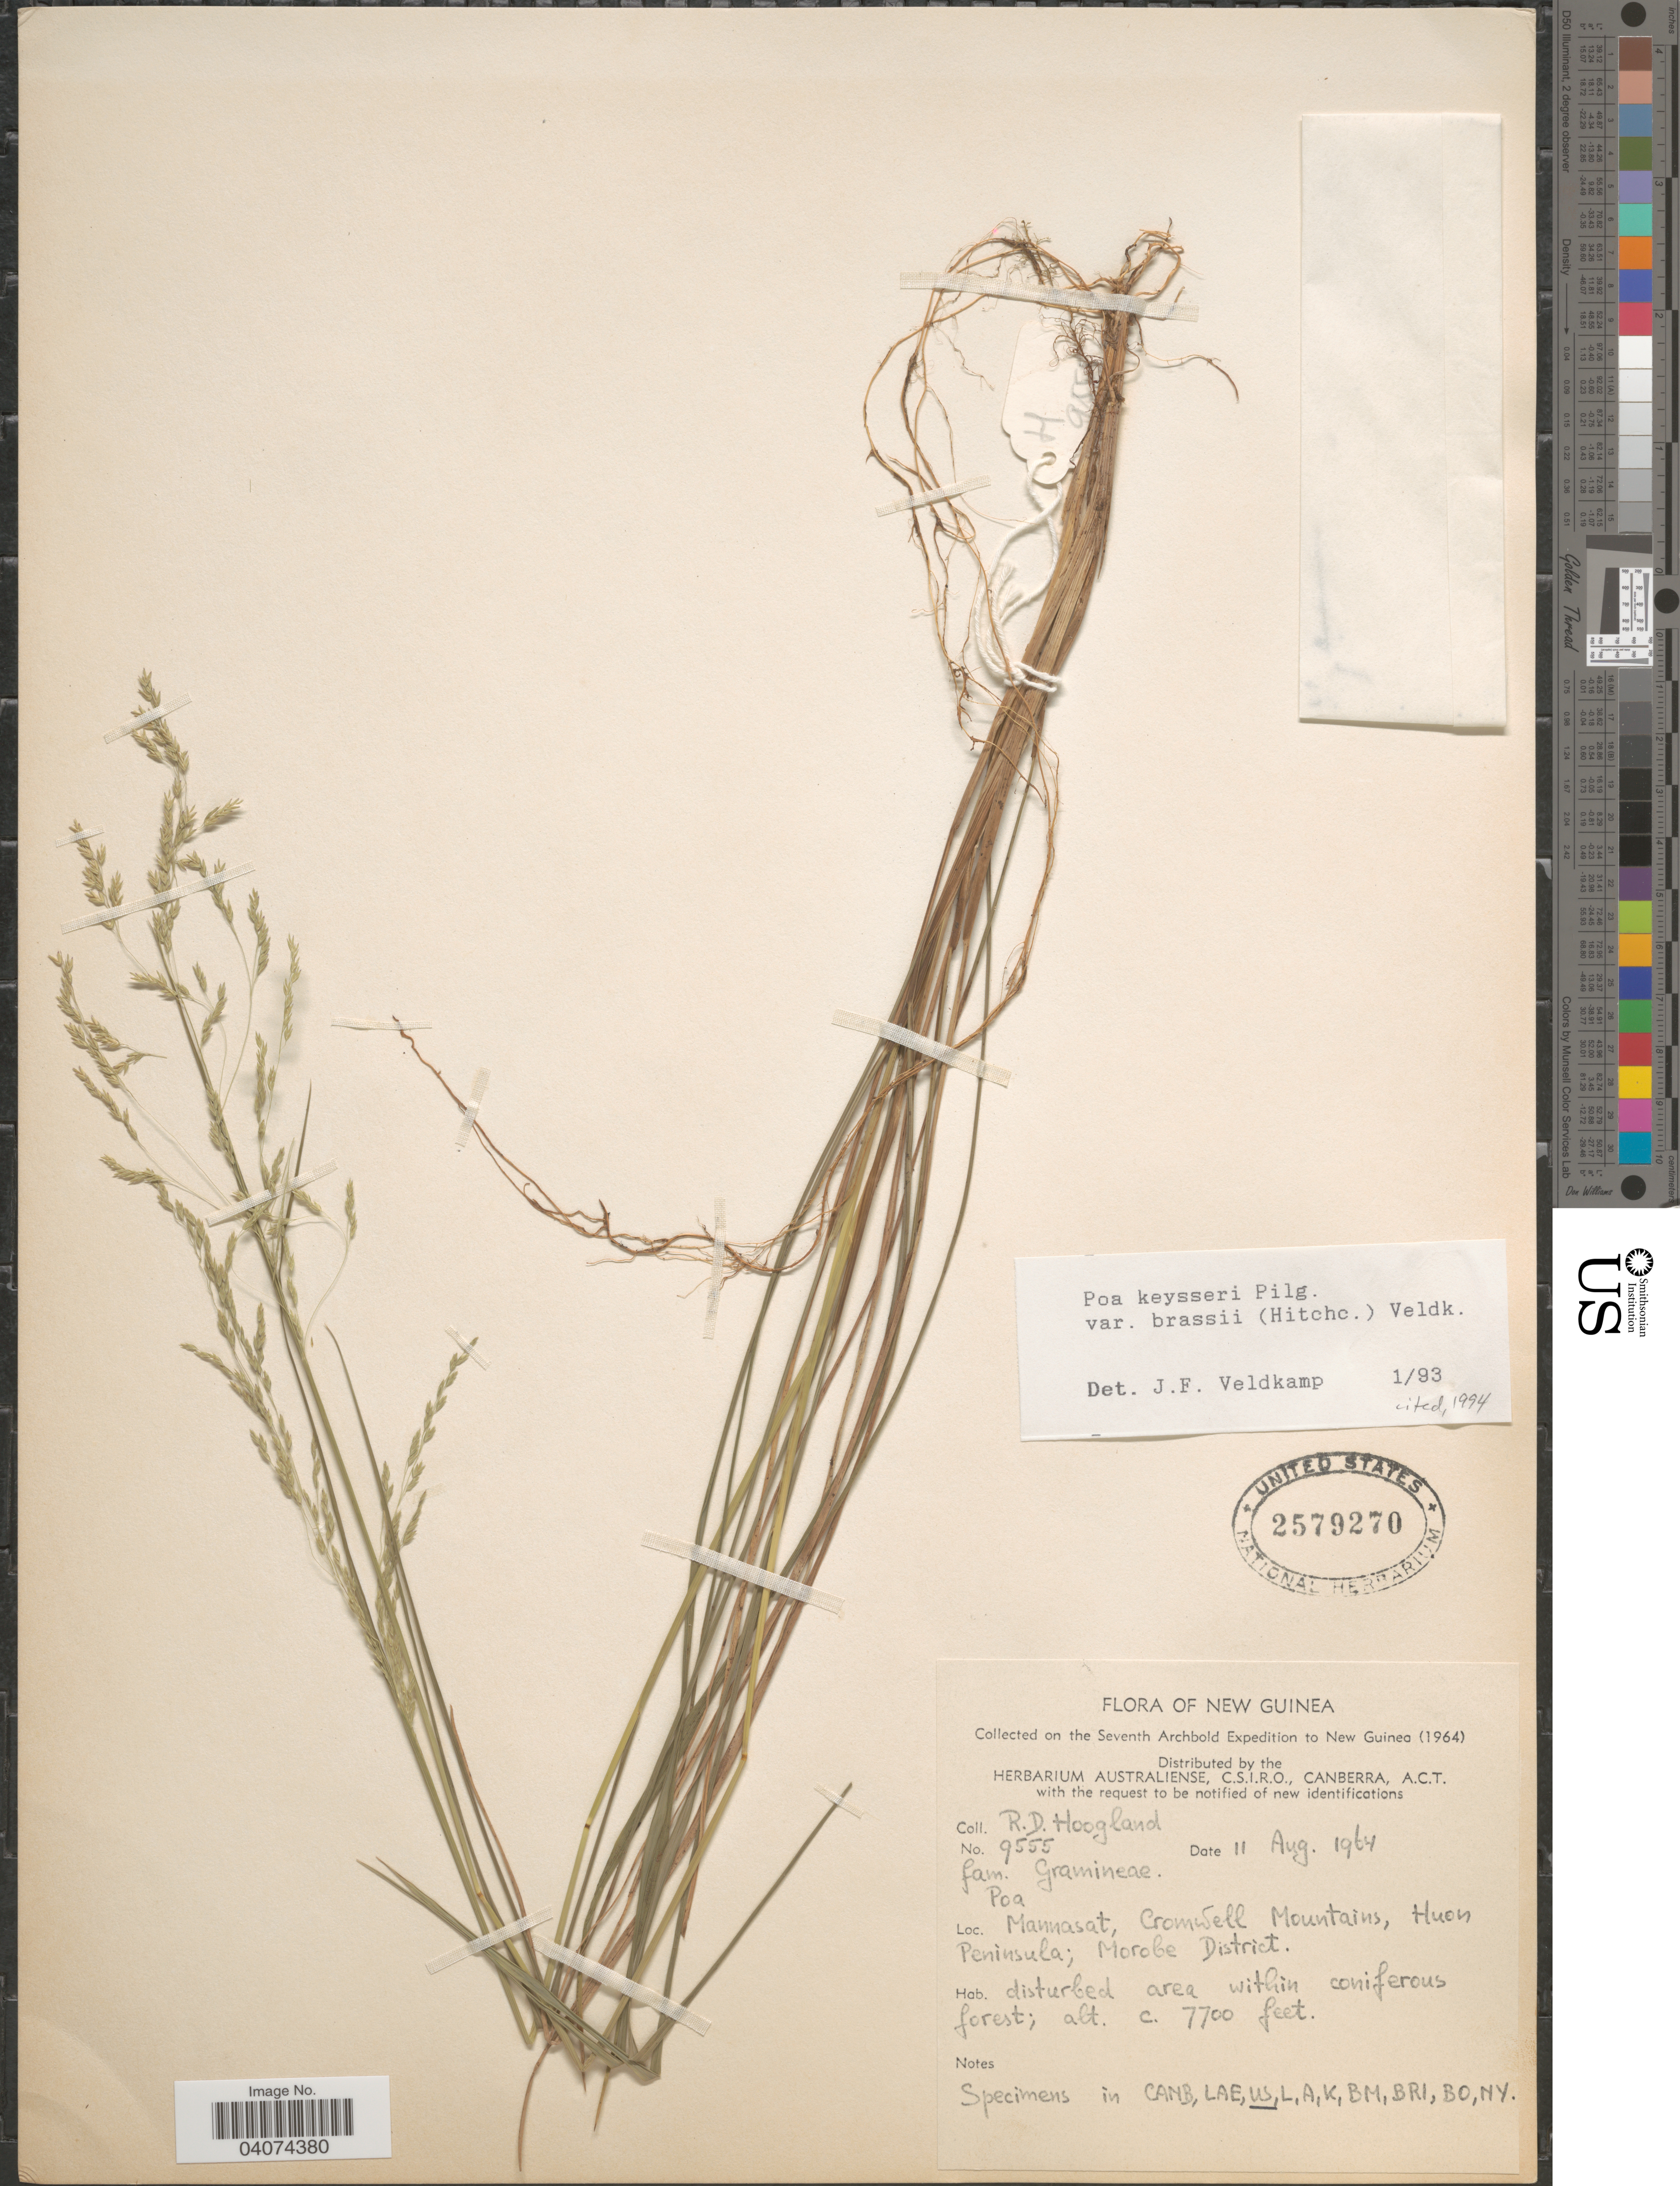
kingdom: Plantae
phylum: Tracheophyta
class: Liliopsida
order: Poales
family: Poaceae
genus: Poa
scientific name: Poa keysseri subsp. brassii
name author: (Hitchc.) Veldkamp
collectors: R. D. Hoogland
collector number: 9555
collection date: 1964-08-11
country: Papua New Guinea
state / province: Morobe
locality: New Guinea. The Seventh Archbold Expedition to New Guinea (1964). Mannasat, Cromwell Mountains, Huon Peninsula; Morobe District.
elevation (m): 2347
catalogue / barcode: US 2579270